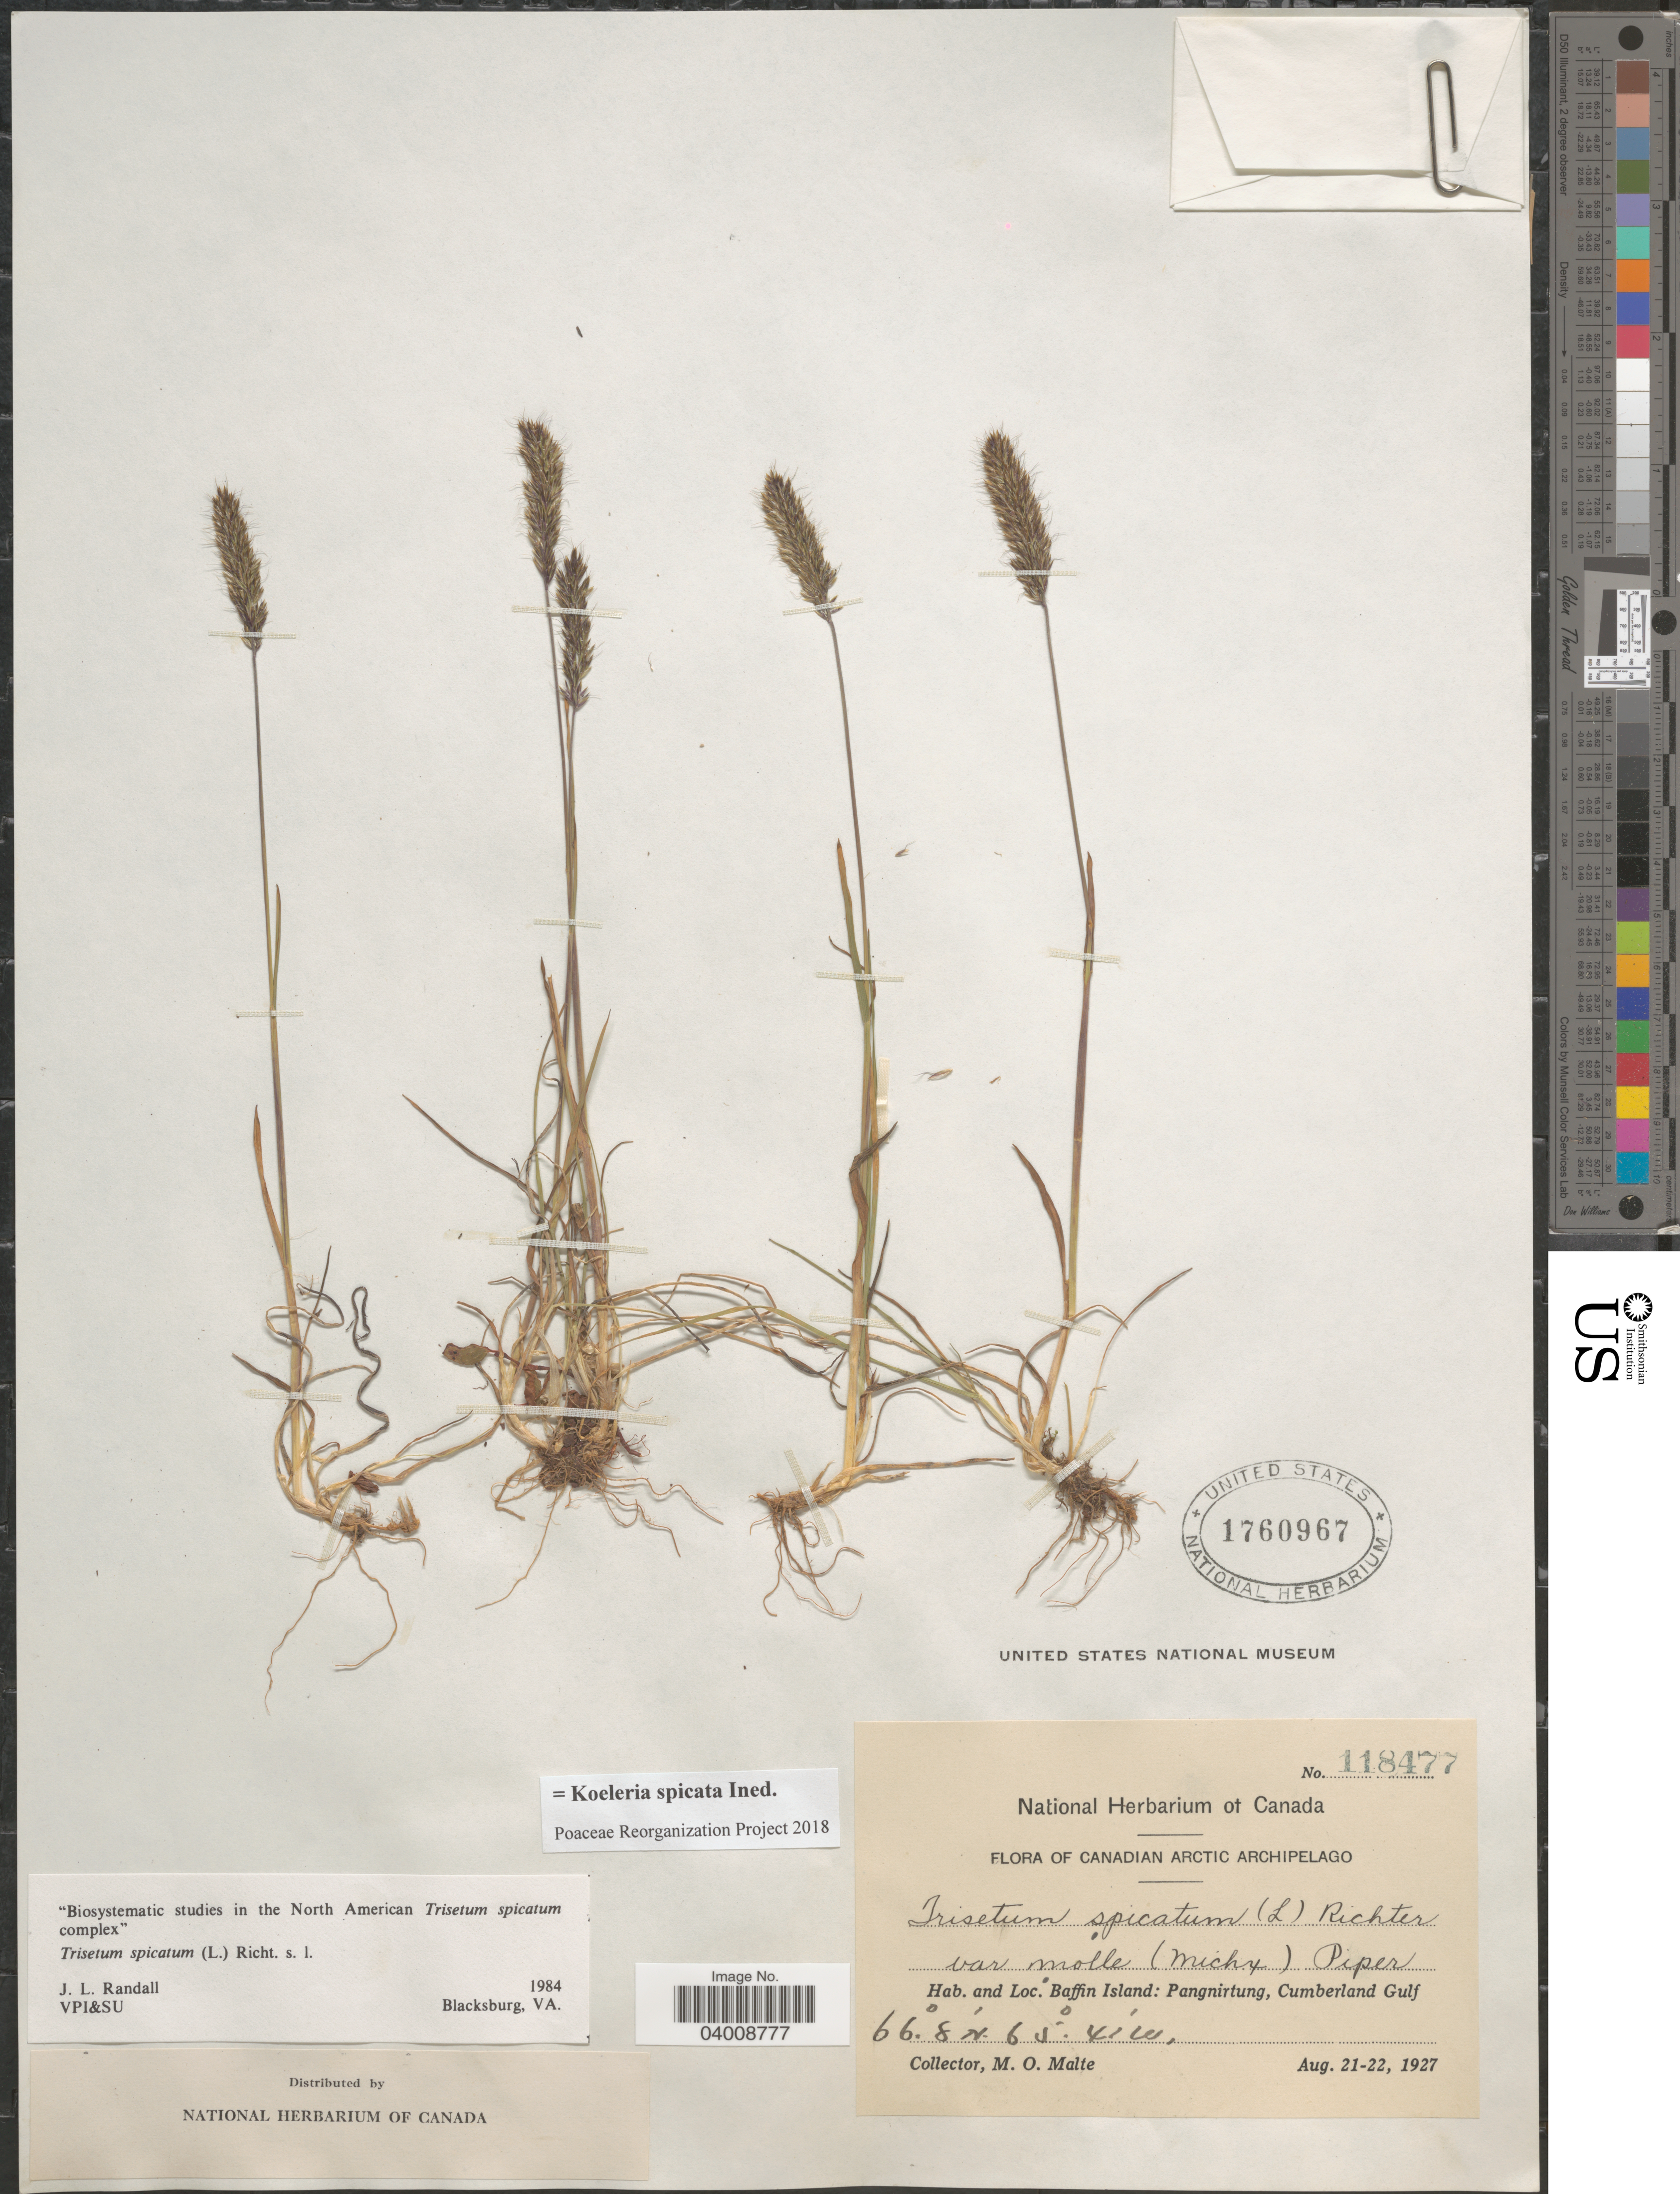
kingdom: Plantae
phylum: Tracheophyta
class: Liliopsida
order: Poales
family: Poaceae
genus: Koeleria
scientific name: Koeleria spicata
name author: (L.) Barberá et al.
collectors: M. O. Malte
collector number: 118477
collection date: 1927-08-21/1927-08-22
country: Canada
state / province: Nunavut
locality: Canadian Arctic Archipelago. Baffin Island: Pangnirtung, Cumberland Gulf.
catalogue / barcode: US 1760967